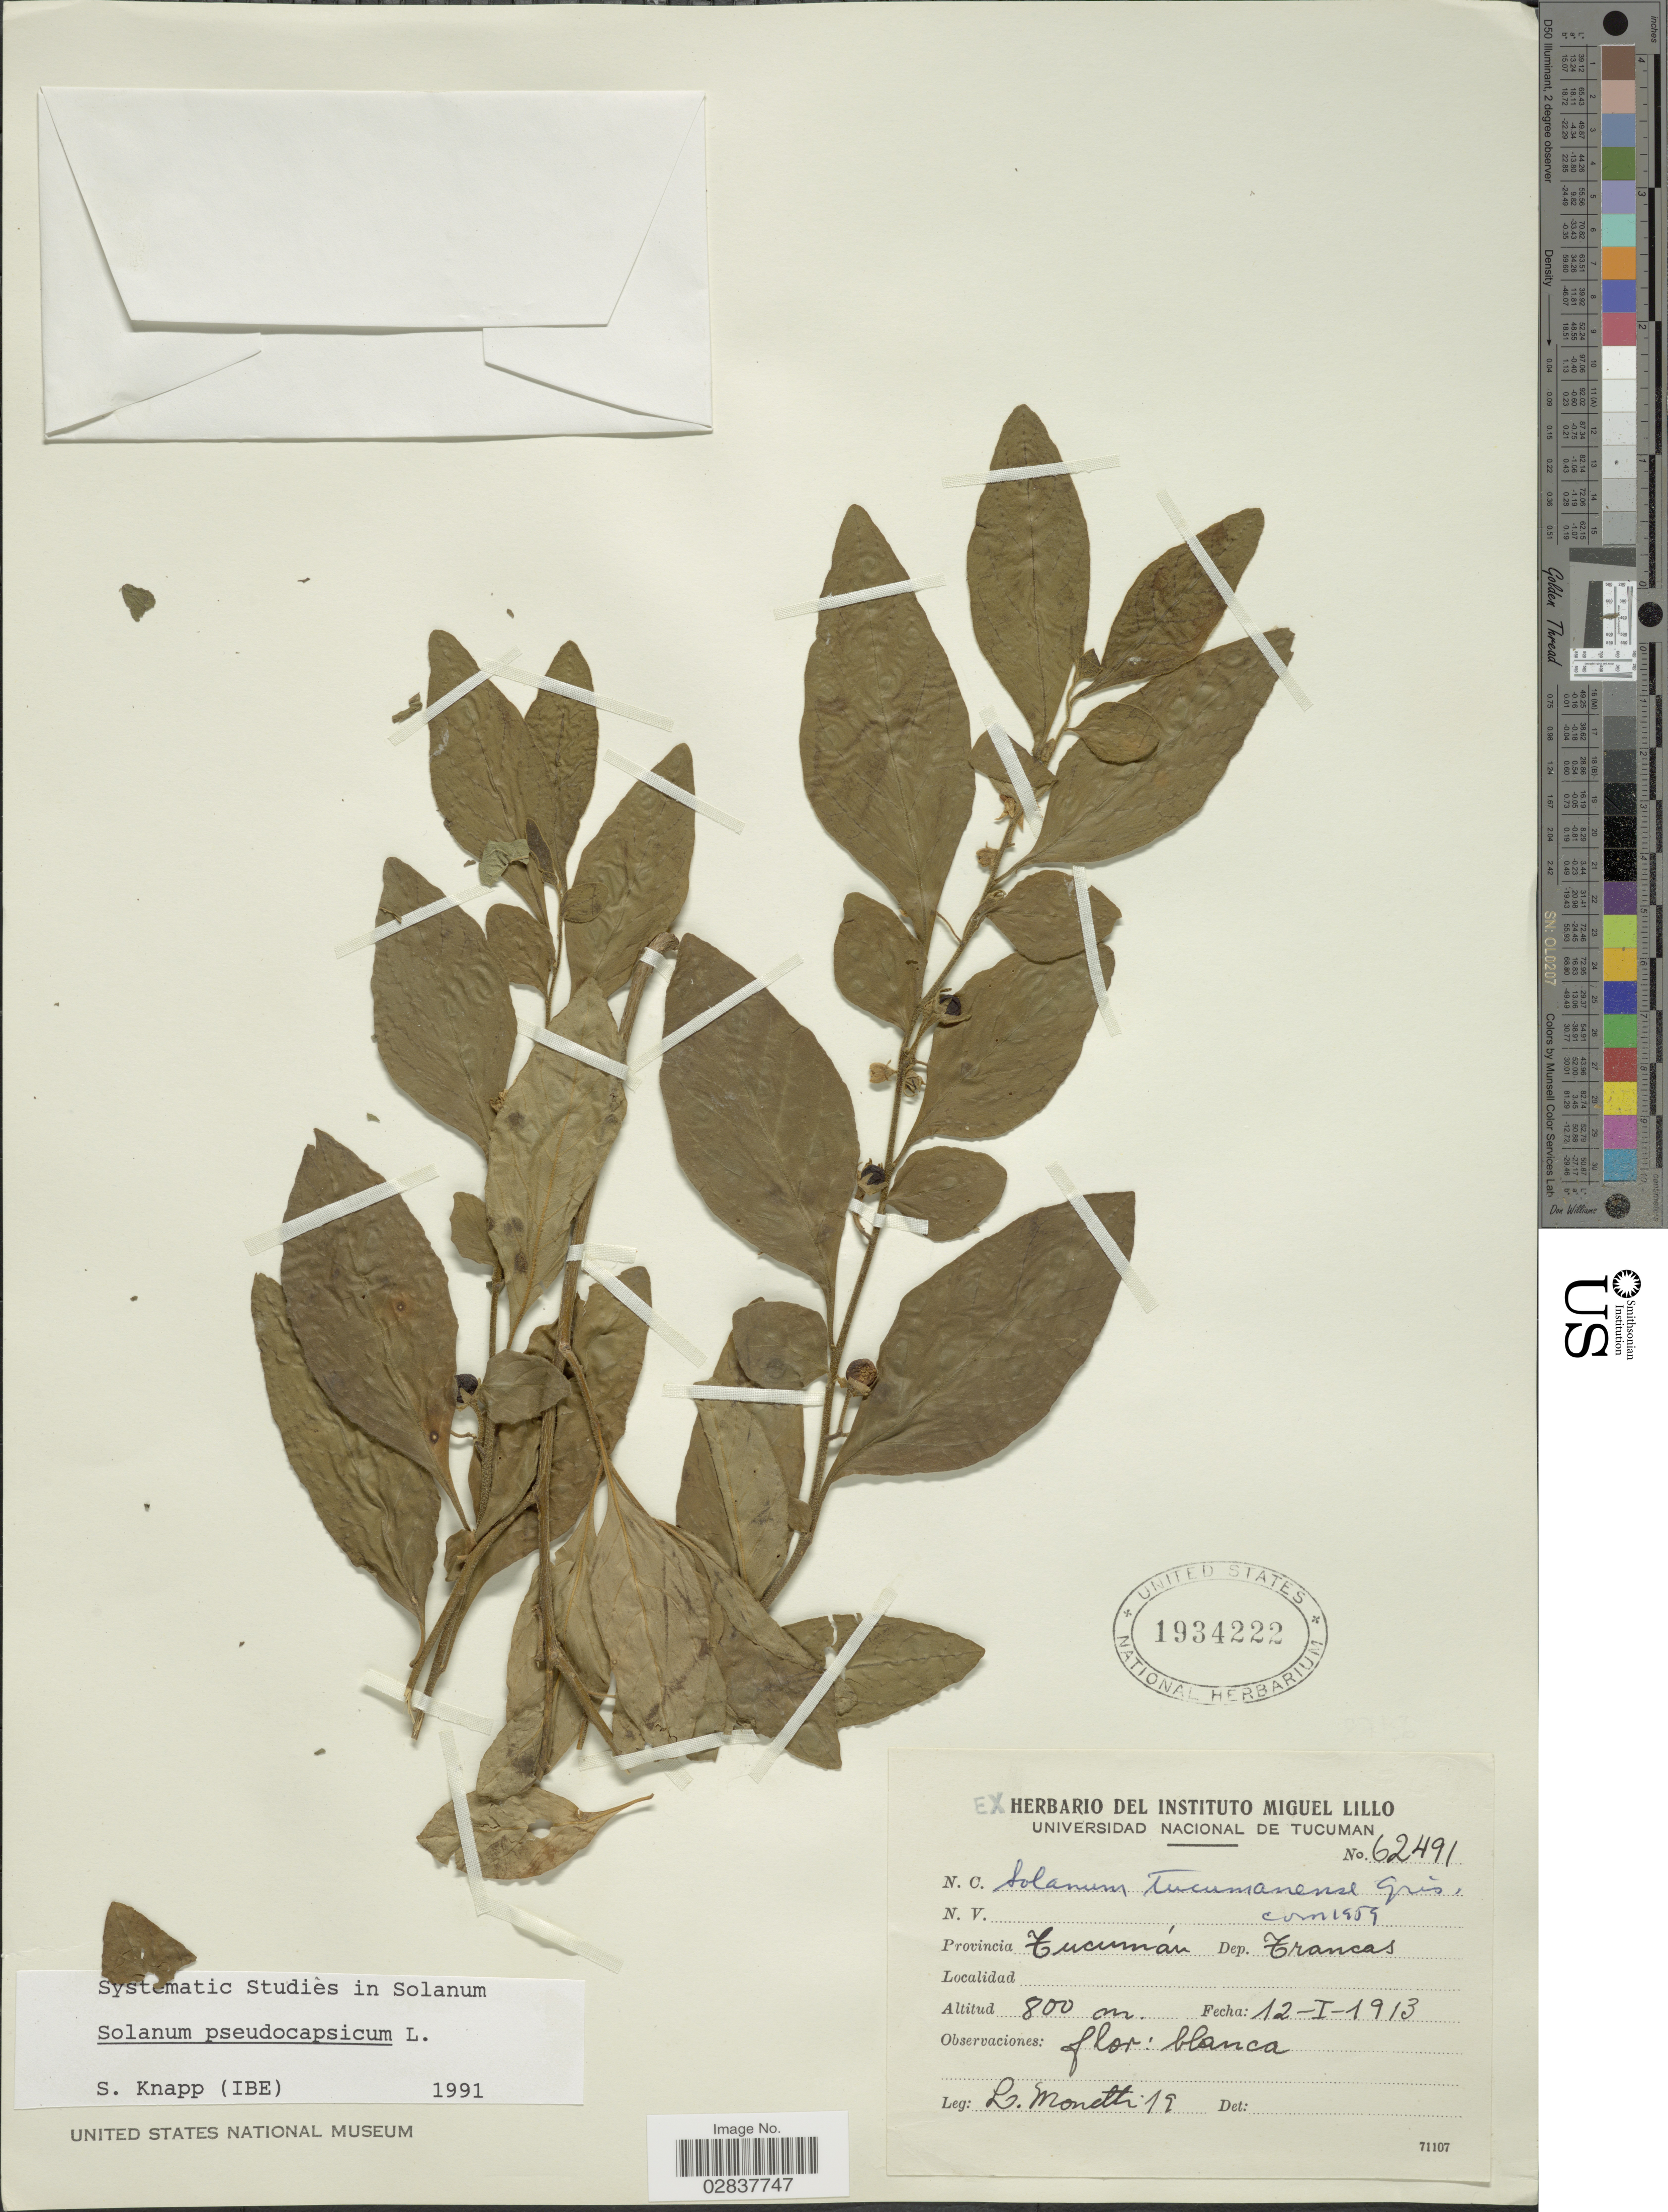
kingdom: Plantae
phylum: Tracheophyta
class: Magnoliopsida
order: Solanales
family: Solanaceae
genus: Solanum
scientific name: Solanum pseudocapsicum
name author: L.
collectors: L. Monetti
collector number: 19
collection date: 1913-01-12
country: Argentina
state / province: Tucuman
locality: Dep. Trancas.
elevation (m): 800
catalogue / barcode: US 1934222